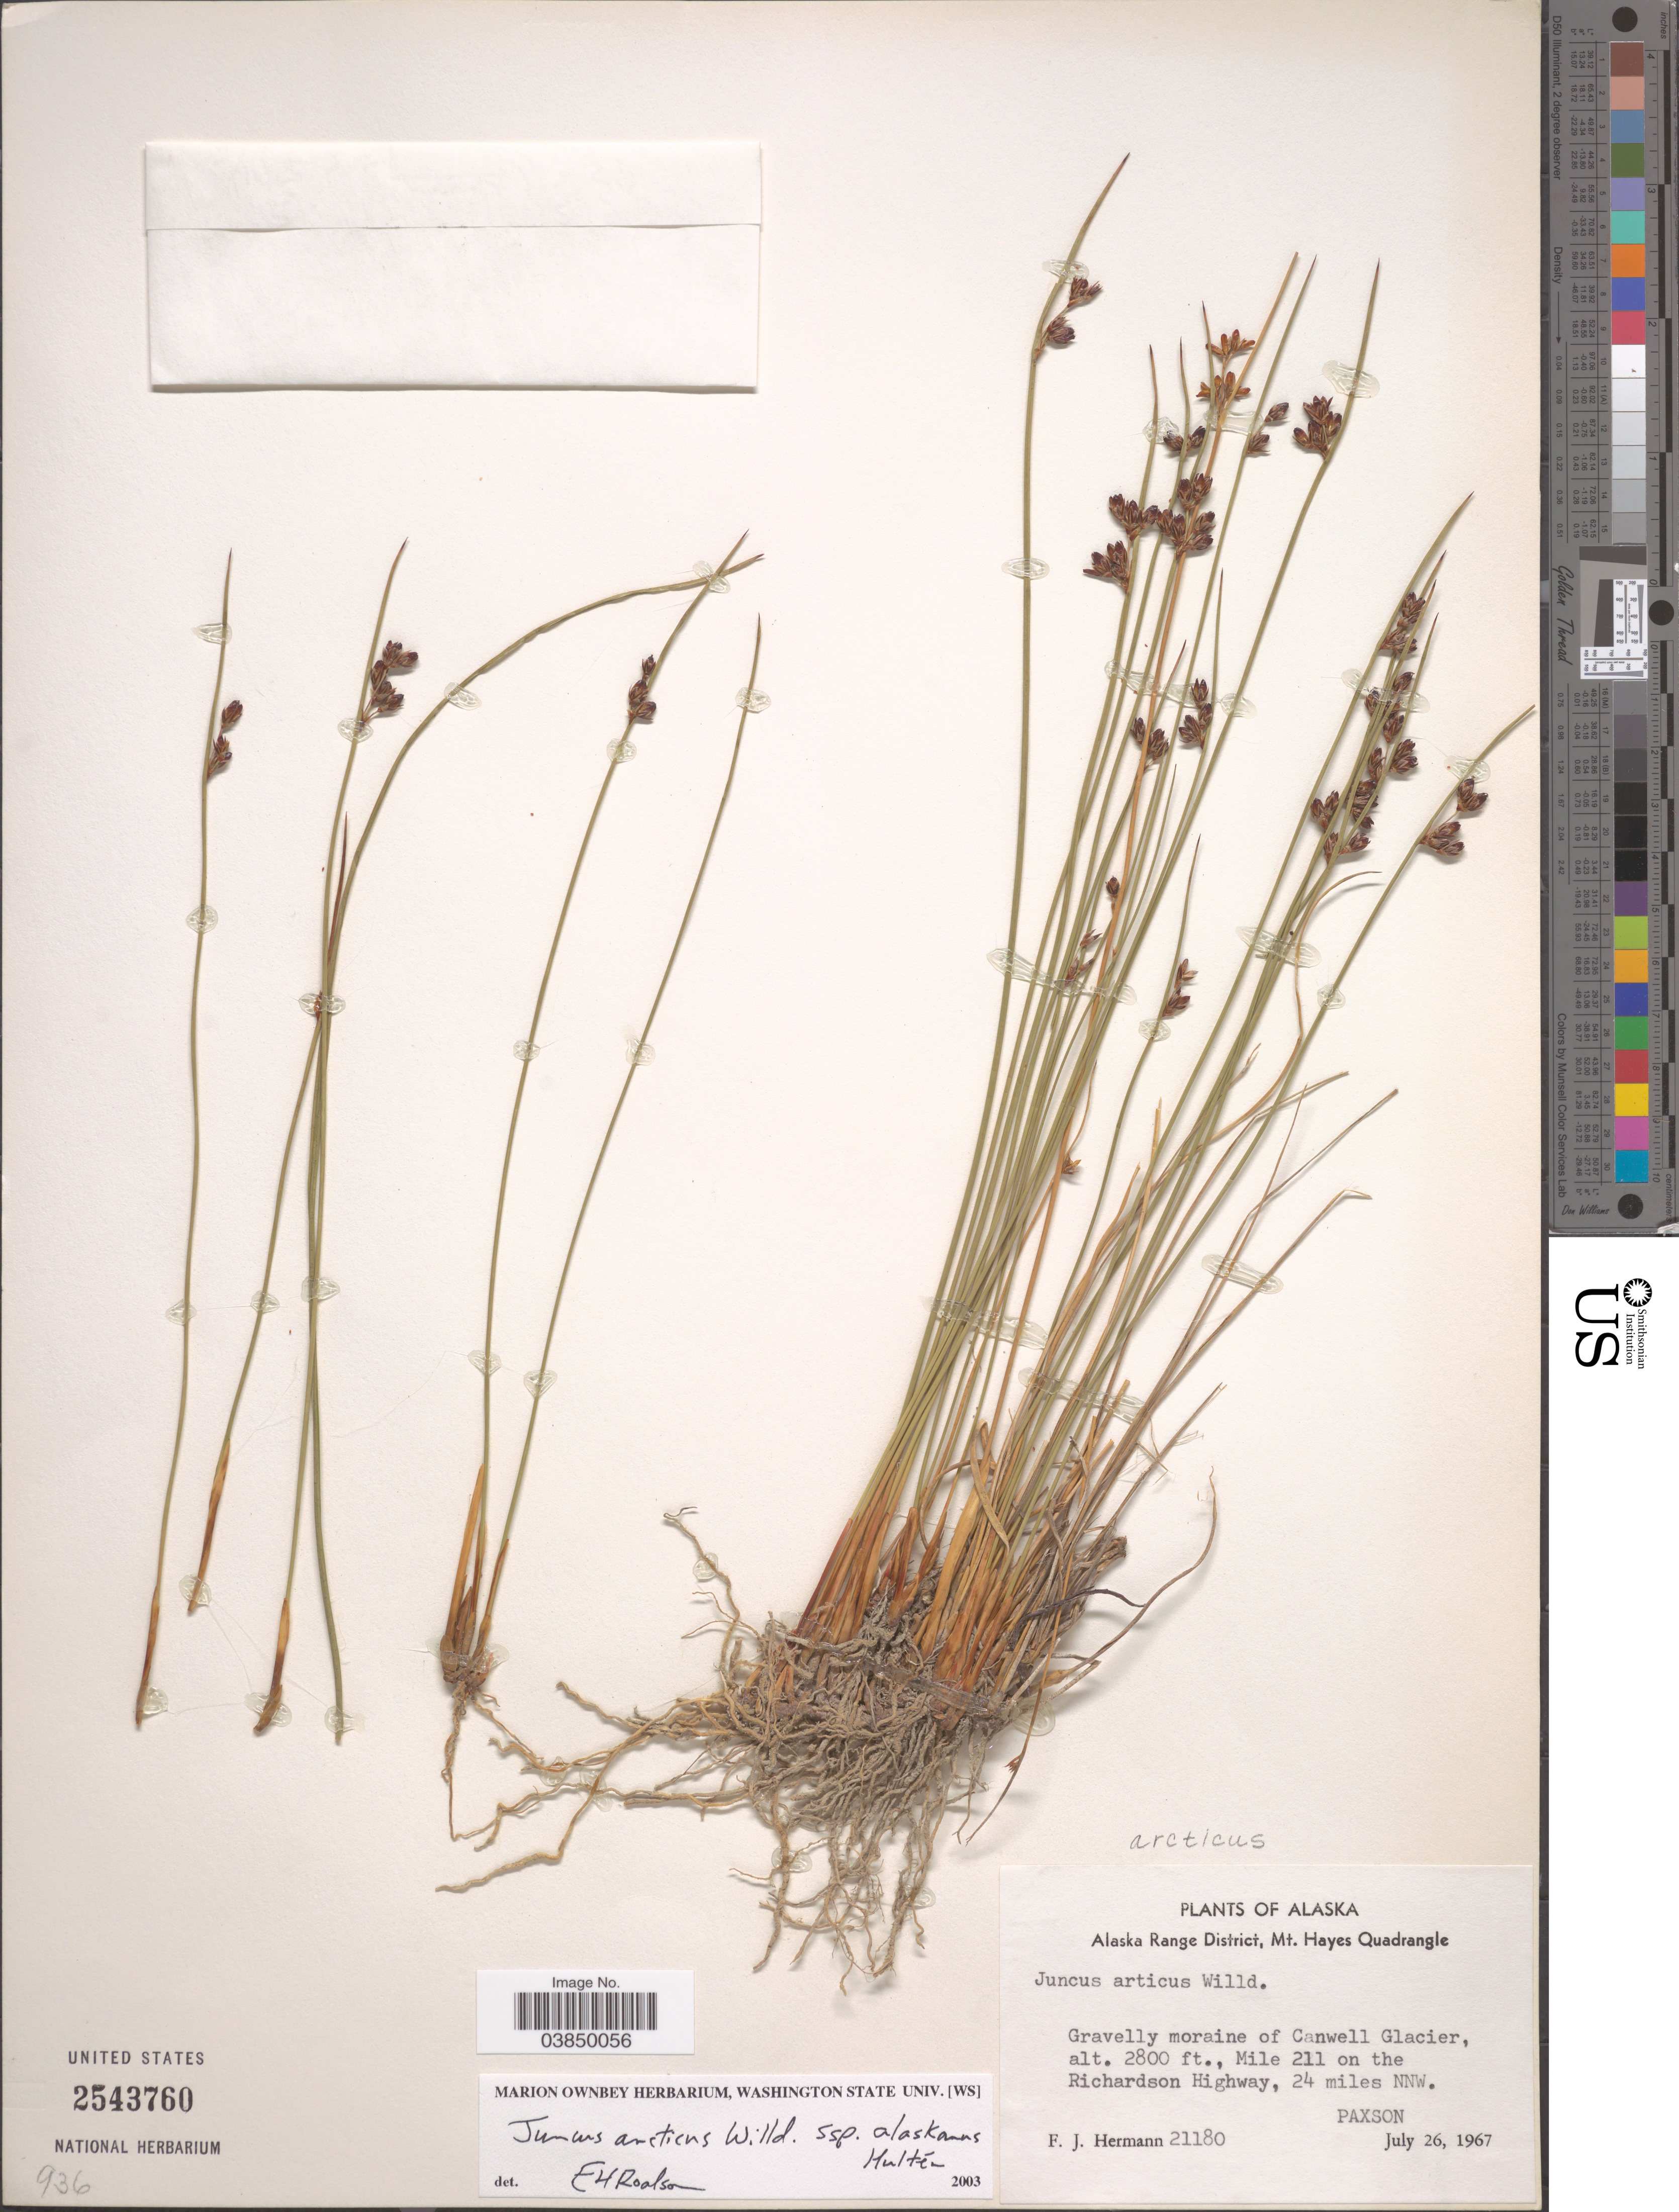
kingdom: Plantae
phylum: Tracheophyta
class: Liliopsida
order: Poales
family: Juncaceae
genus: Juncus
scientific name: Juncus balticus var. alaskanus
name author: (Hultén) A.E. Porsild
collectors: F. J. Hermann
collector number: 21180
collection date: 1967-07-26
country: United States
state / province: Alaska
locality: Alaska Range District, Mt. Hayes Quadrangle. Gravelly moraine of Canwell Glacier, Mile 211 on the Richardson Highway, 24 miles NNW. Paxson.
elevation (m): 853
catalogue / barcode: US 2543760